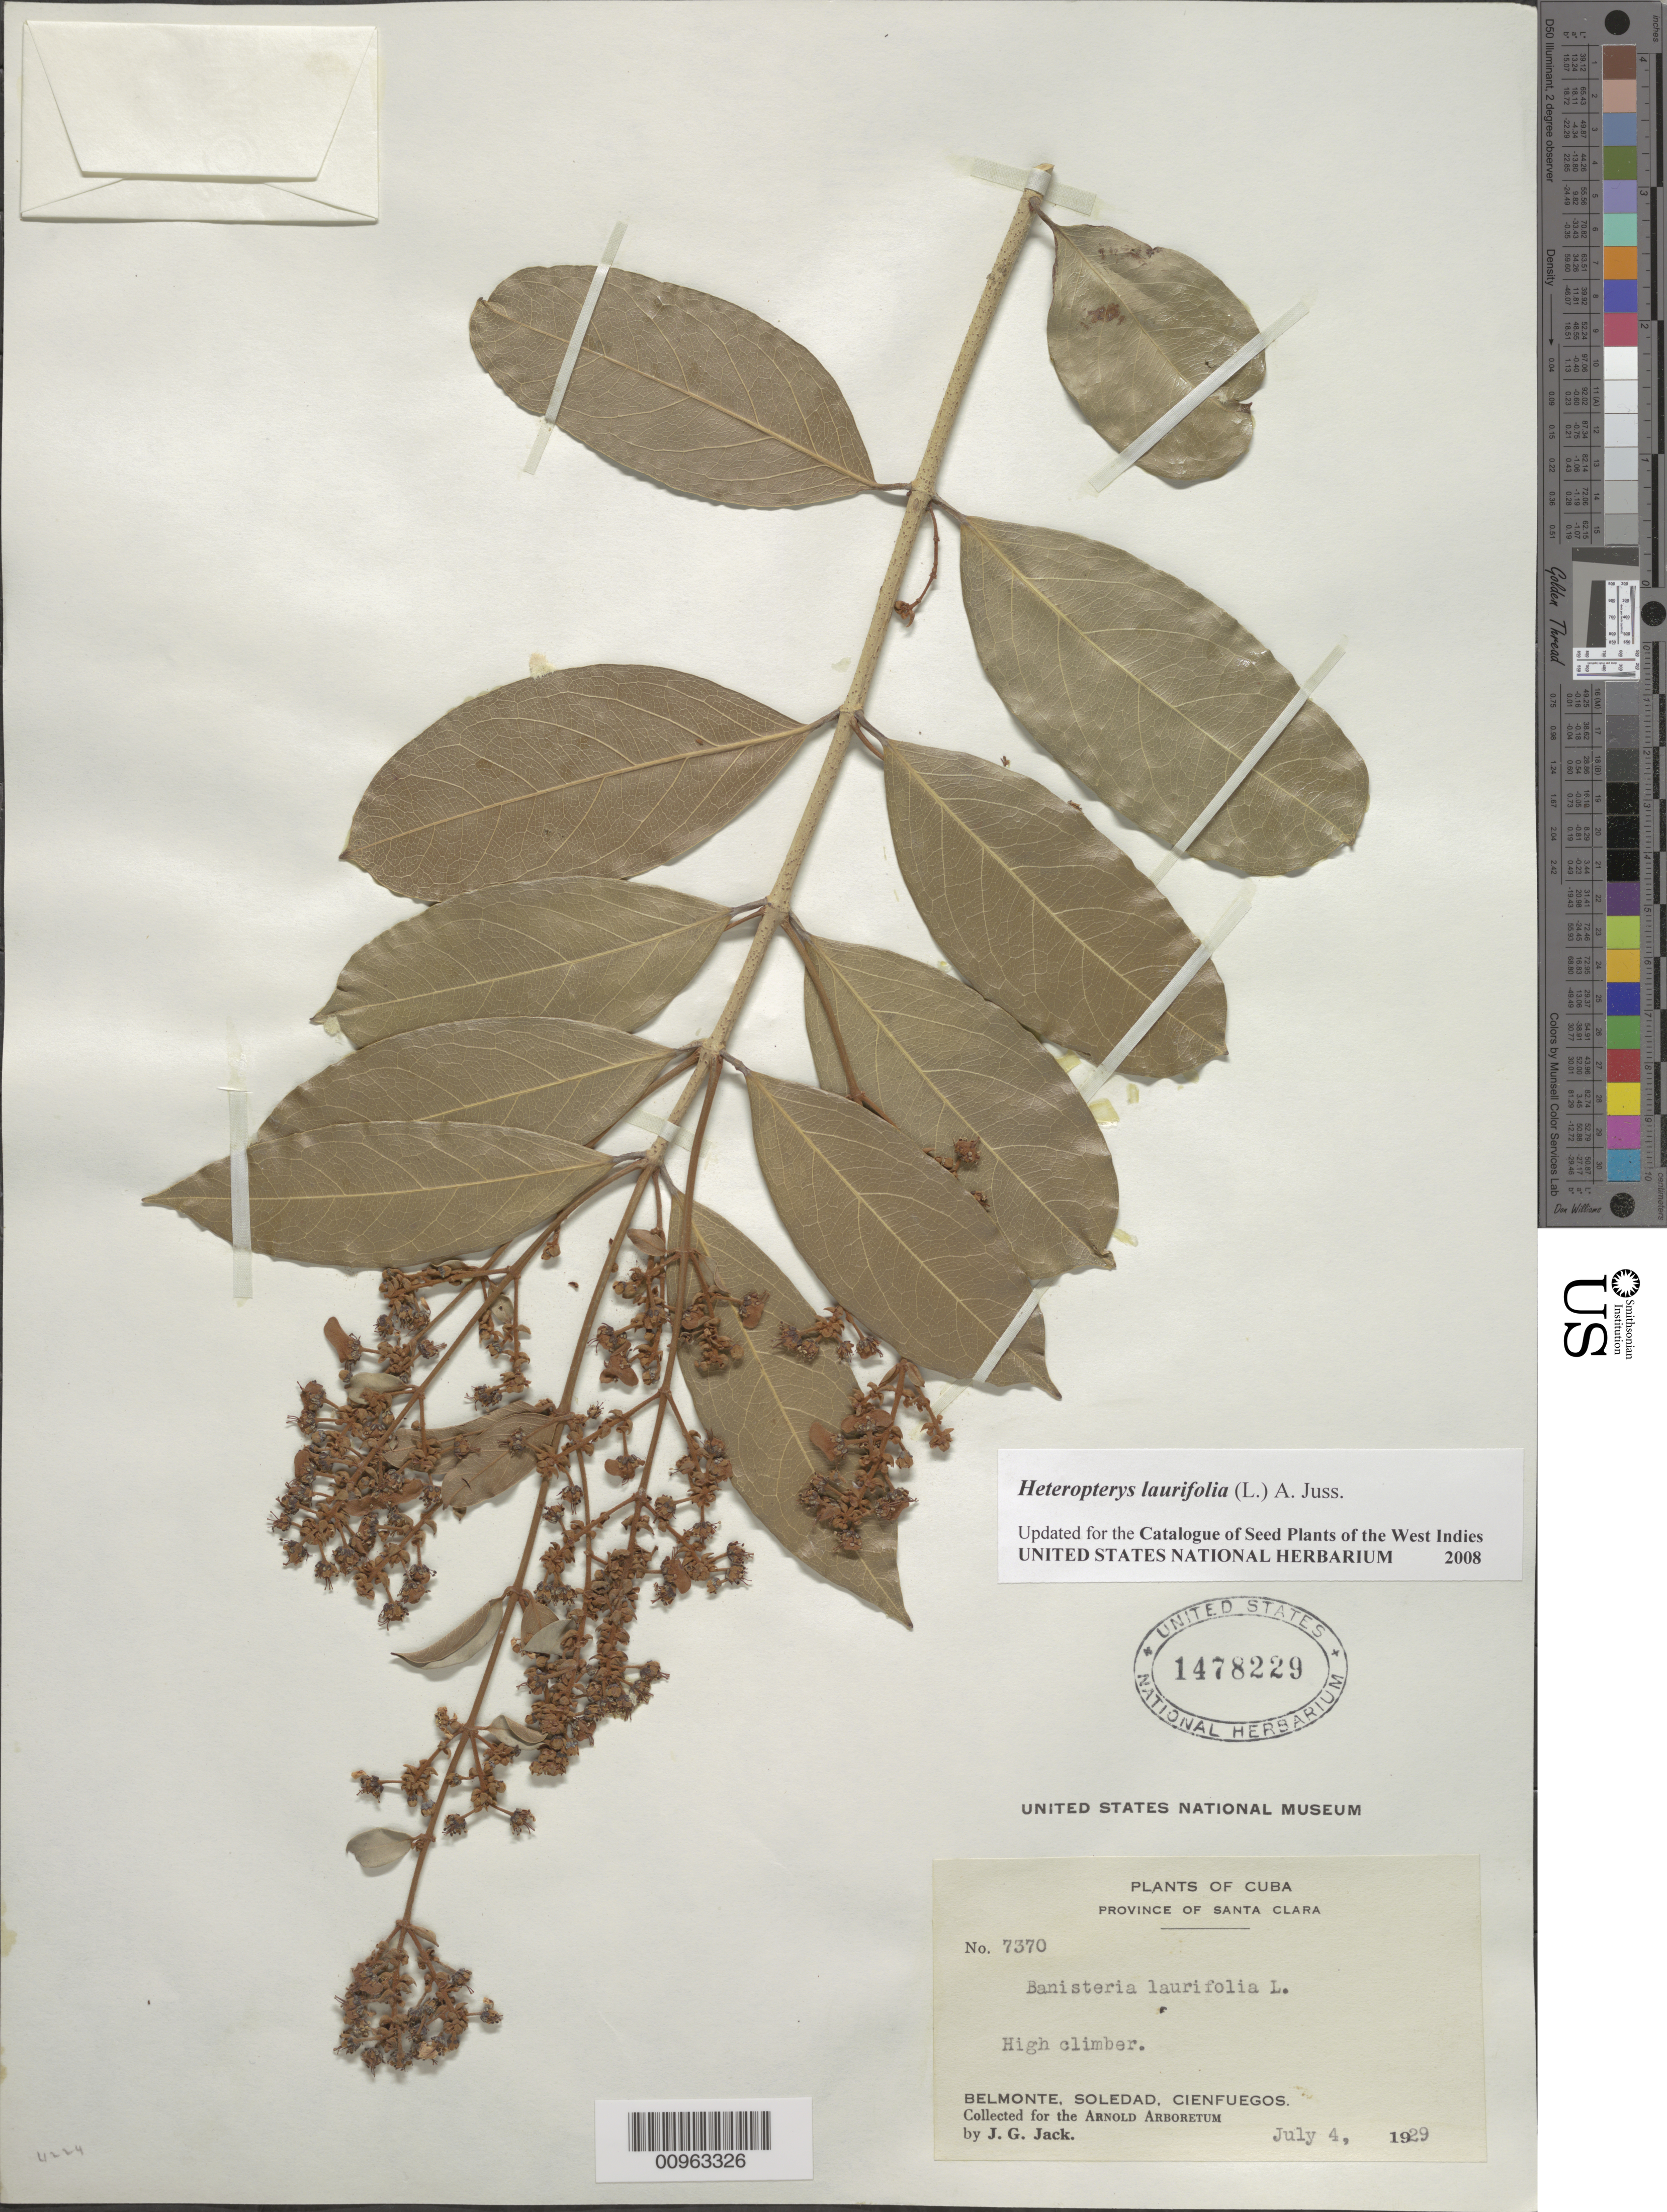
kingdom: Plantae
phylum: Tracheophyta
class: Magnoliopsida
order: Malpighiales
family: Malpighiaceae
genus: Heteropterys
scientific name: Heteropterys laurifolia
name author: (L.) A. Juss.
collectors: J. G. Jack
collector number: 7370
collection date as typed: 04 Jul 1929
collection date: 1929-07-04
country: Cuba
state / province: Cienfuegos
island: Cuba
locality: Belmonte, Soledad, Cienfuegos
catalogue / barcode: US 1478229